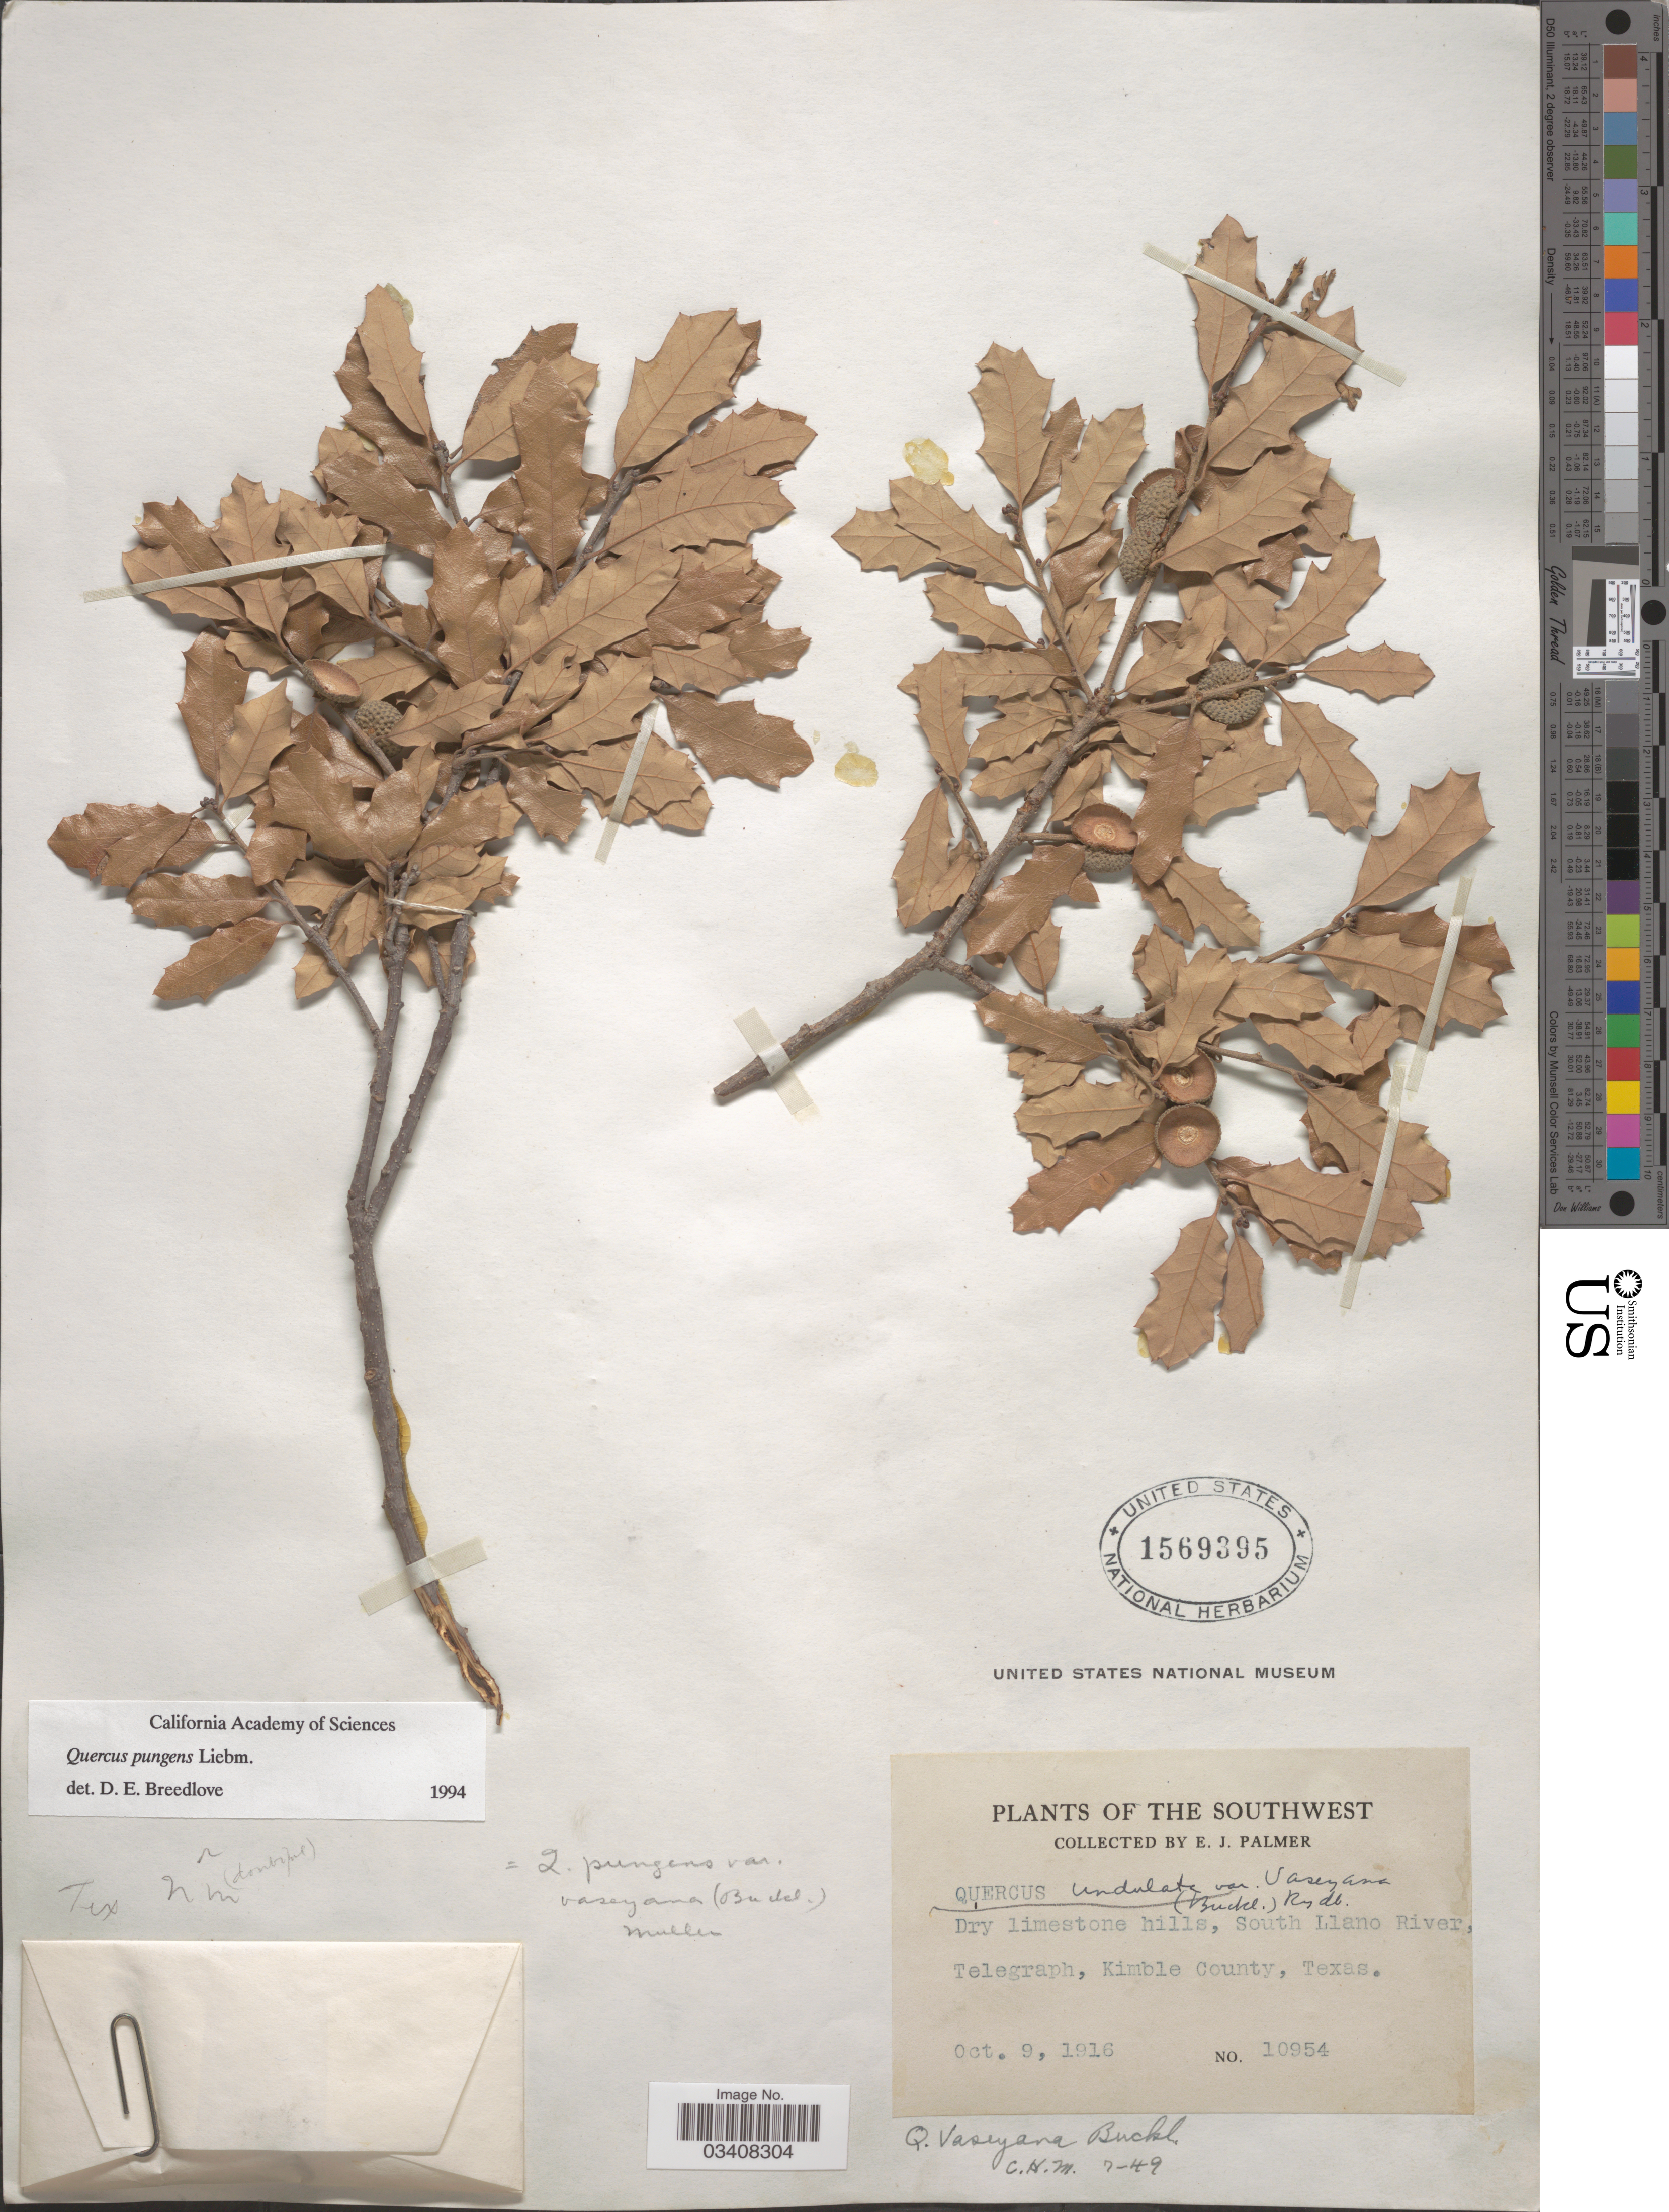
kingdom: Plantae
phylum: Tracheophyta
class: Magnoliopsida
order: Fagales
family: Fagaceae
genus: Quercus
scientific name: Quercus pungens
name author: Liebm.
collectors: E. J. Palmer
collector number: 10954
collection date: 1916-10-09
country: United States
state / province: Texas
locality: The Southwest. South Llano River, Telegraph, Kimble County.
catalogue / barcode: US 1569395